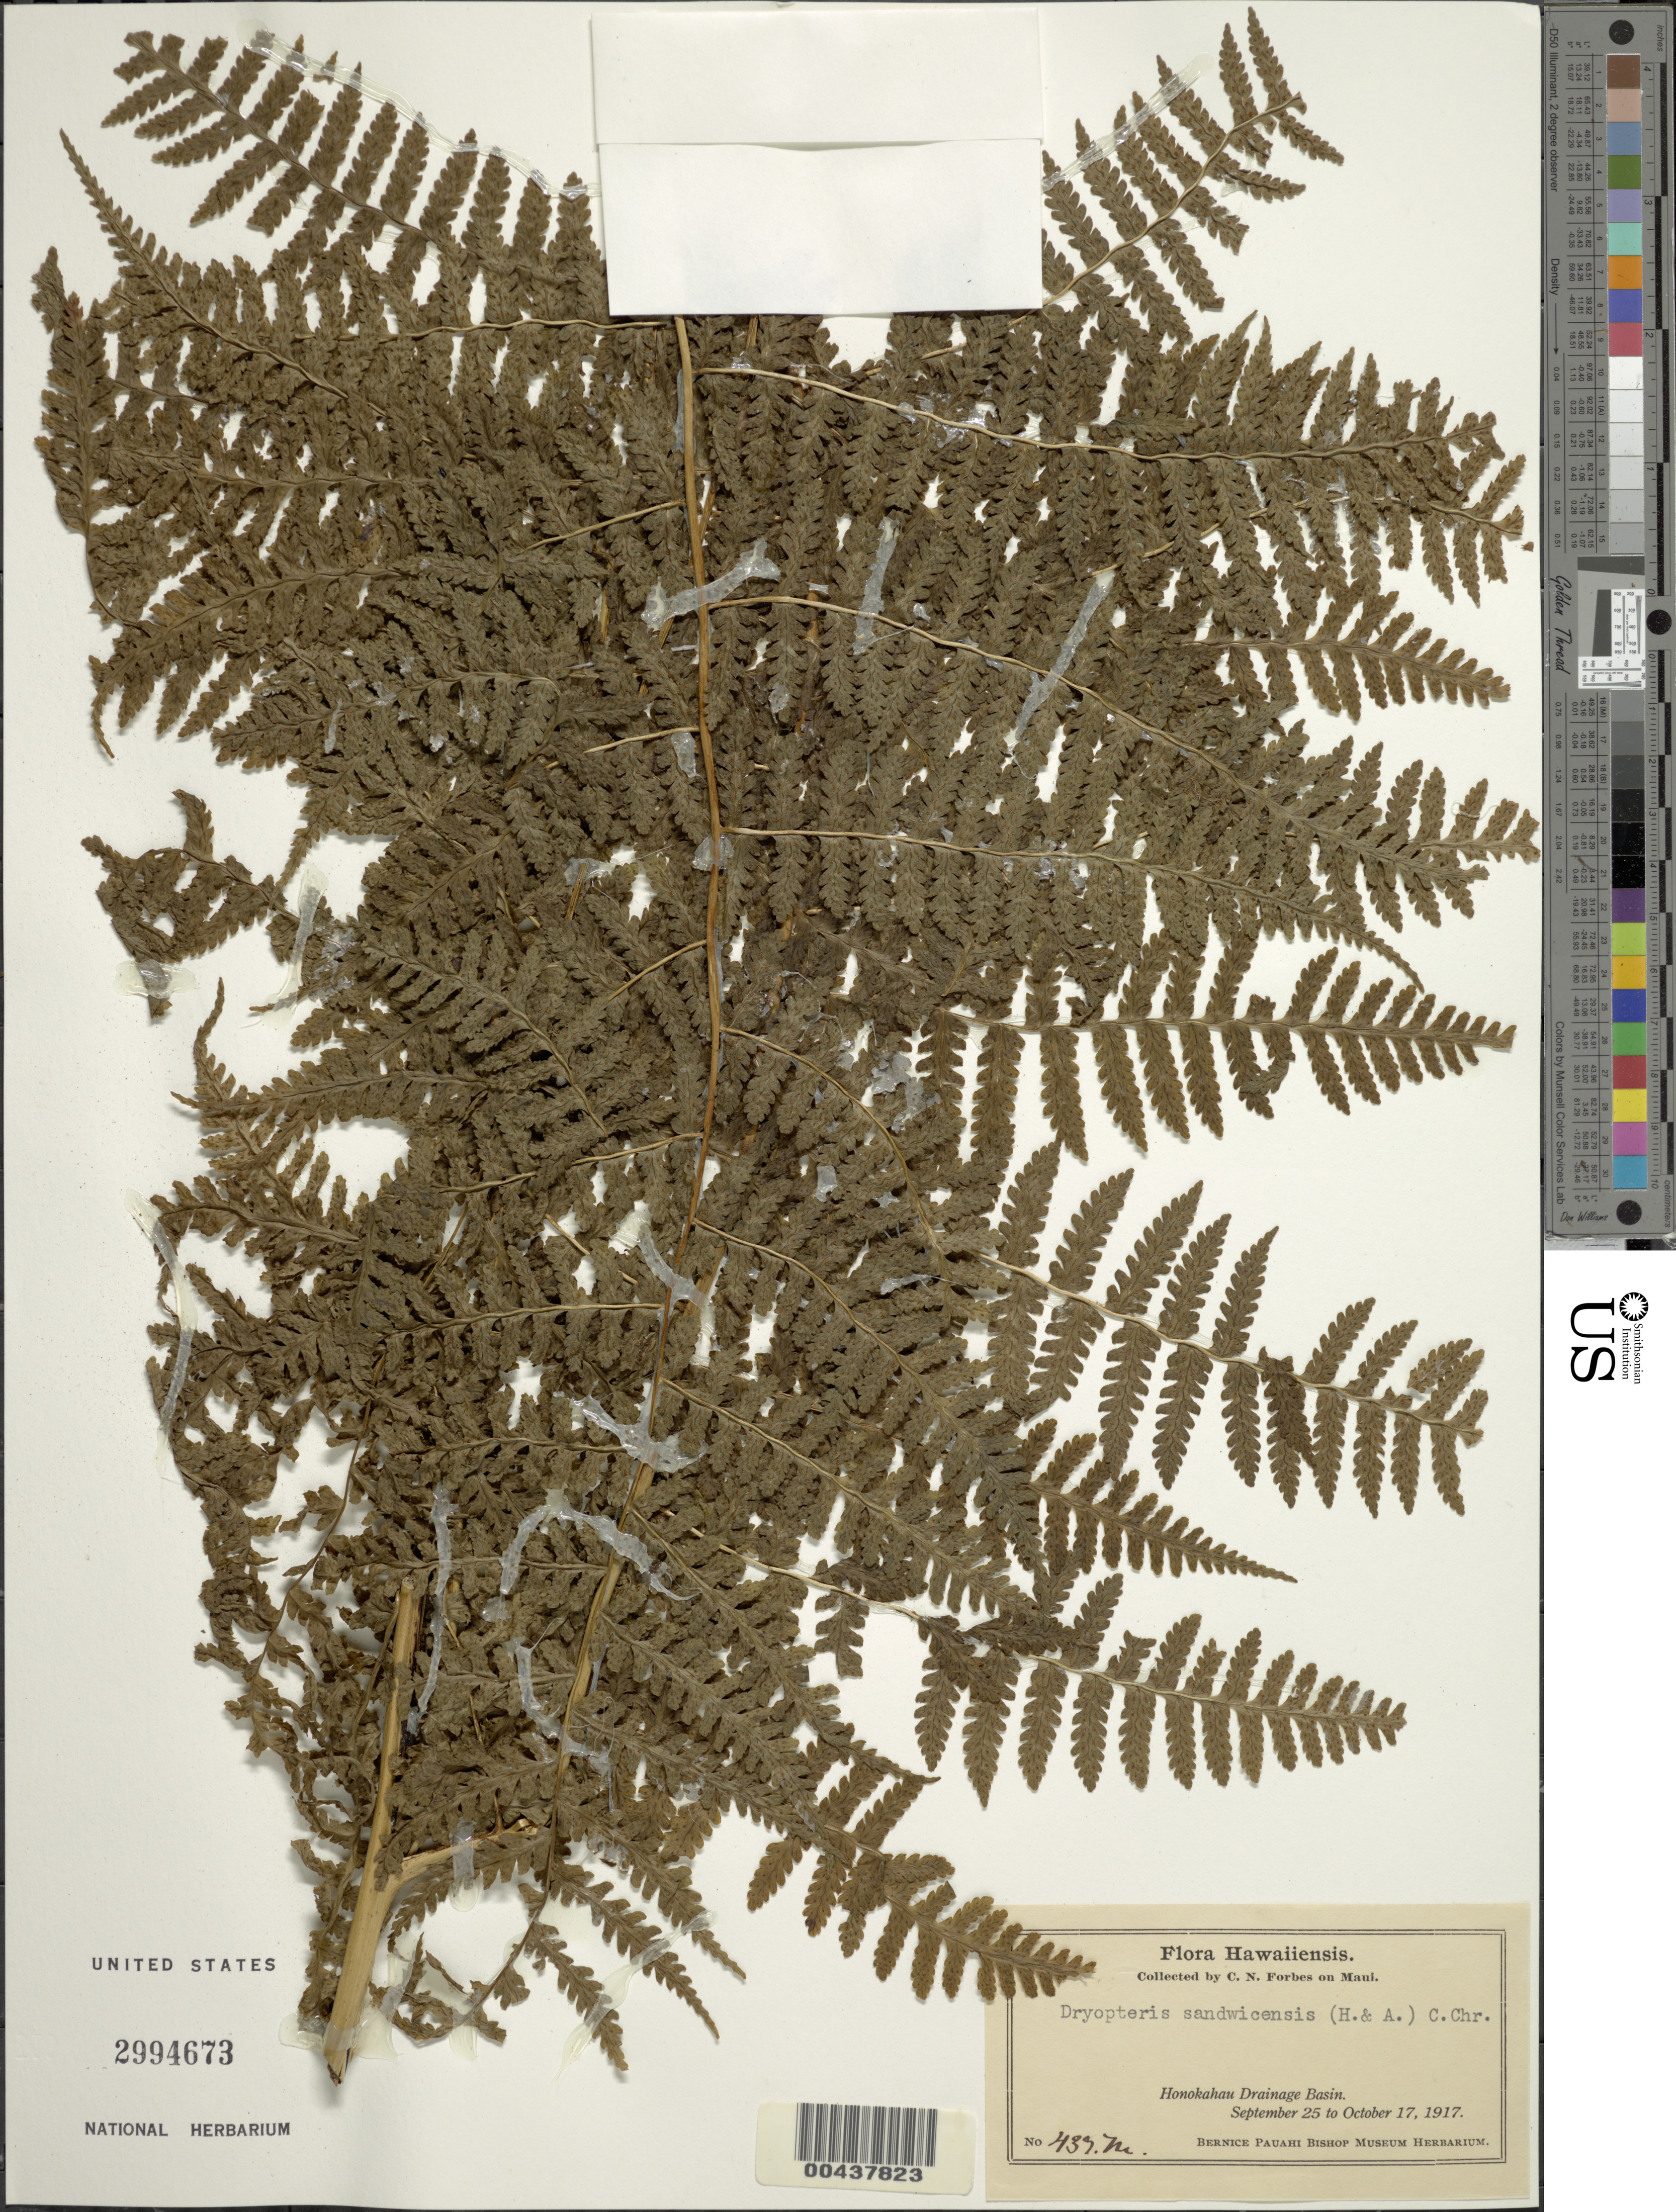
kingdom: Plantae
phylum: Tracheophyta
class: Polypodiopsida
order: Polypodiales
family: Dryopteridaceae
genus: Dryopteris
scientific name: Dryopteris sandwicensis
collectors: C. N. Forbes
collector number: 437.M.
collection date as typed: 25 Sep 1917 to 17 Oct 1917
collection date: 1917-09-25/1917-10-17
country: United States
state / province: Hawaii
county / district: Maui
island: Maui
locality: Honokahau Drainage Basin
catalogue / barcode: US 2994673